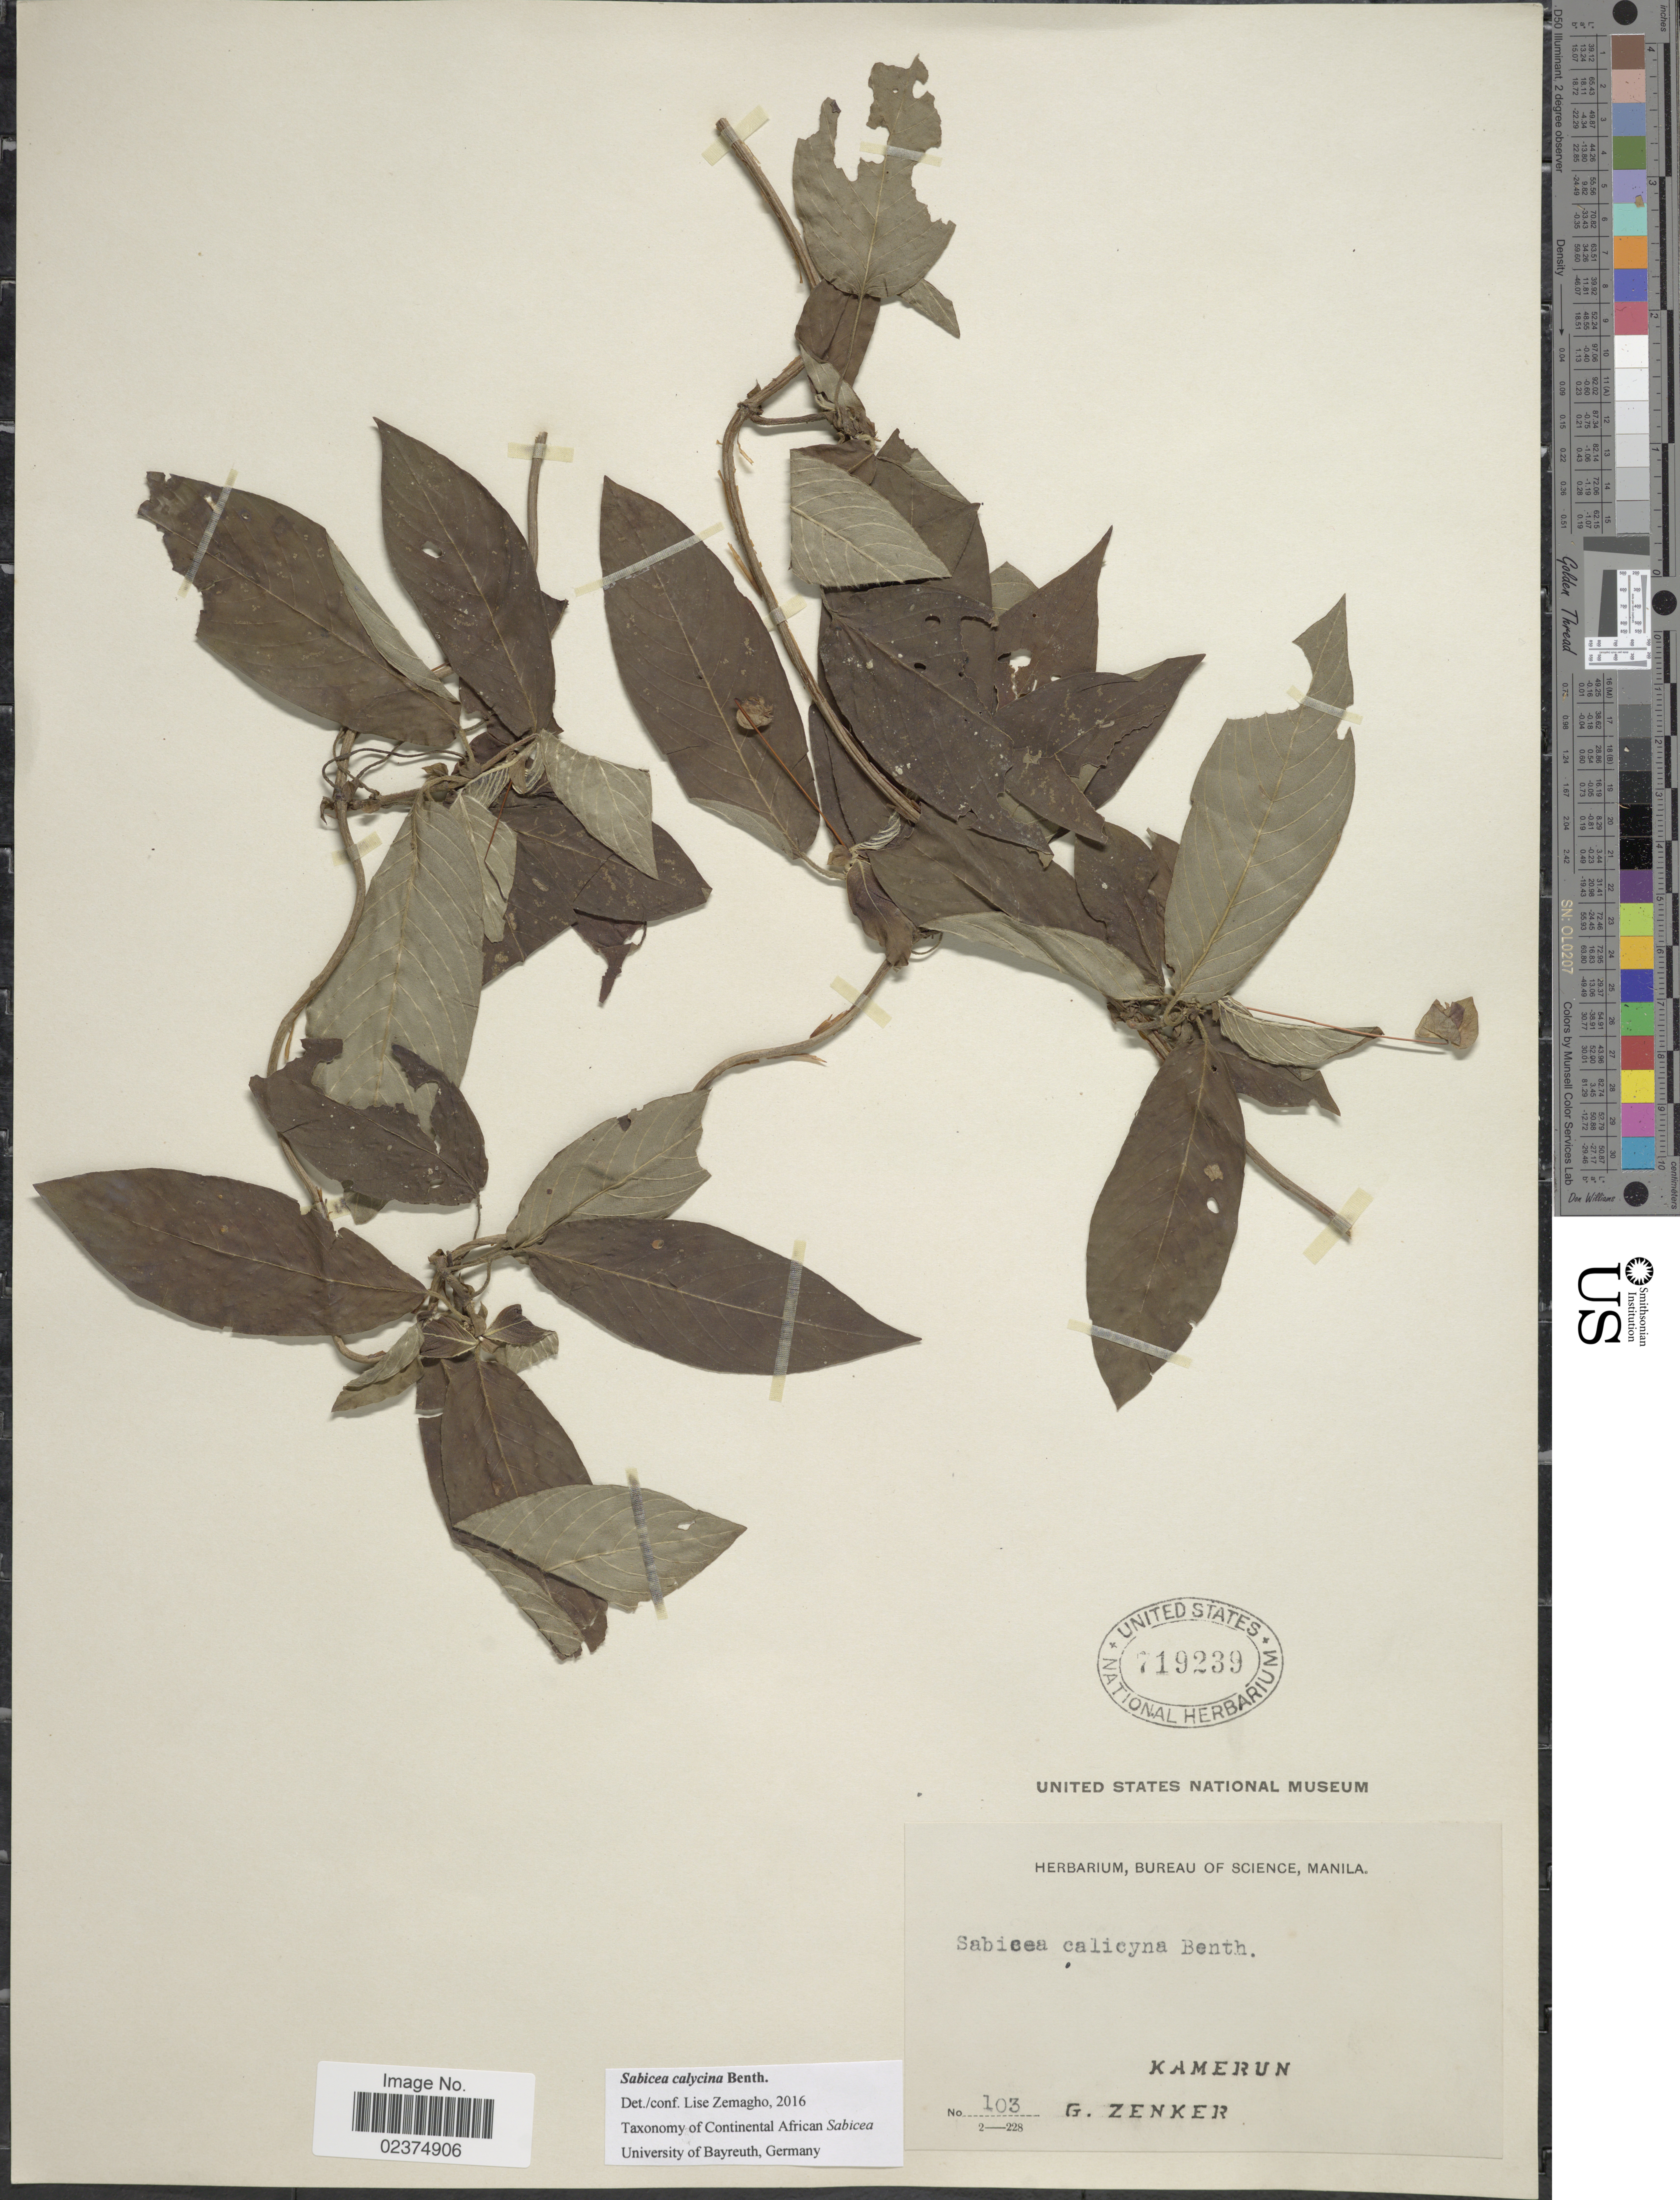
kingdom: Plantae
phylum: Tracheophyta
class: Magnoliopsida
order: Gentianales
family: Rubiaceae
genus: Sabicea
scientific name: Sabicea calycina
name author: Benth.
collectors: G. A. Zenker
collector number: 103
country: Cameroon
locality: Kamerun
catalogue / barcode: US 719239